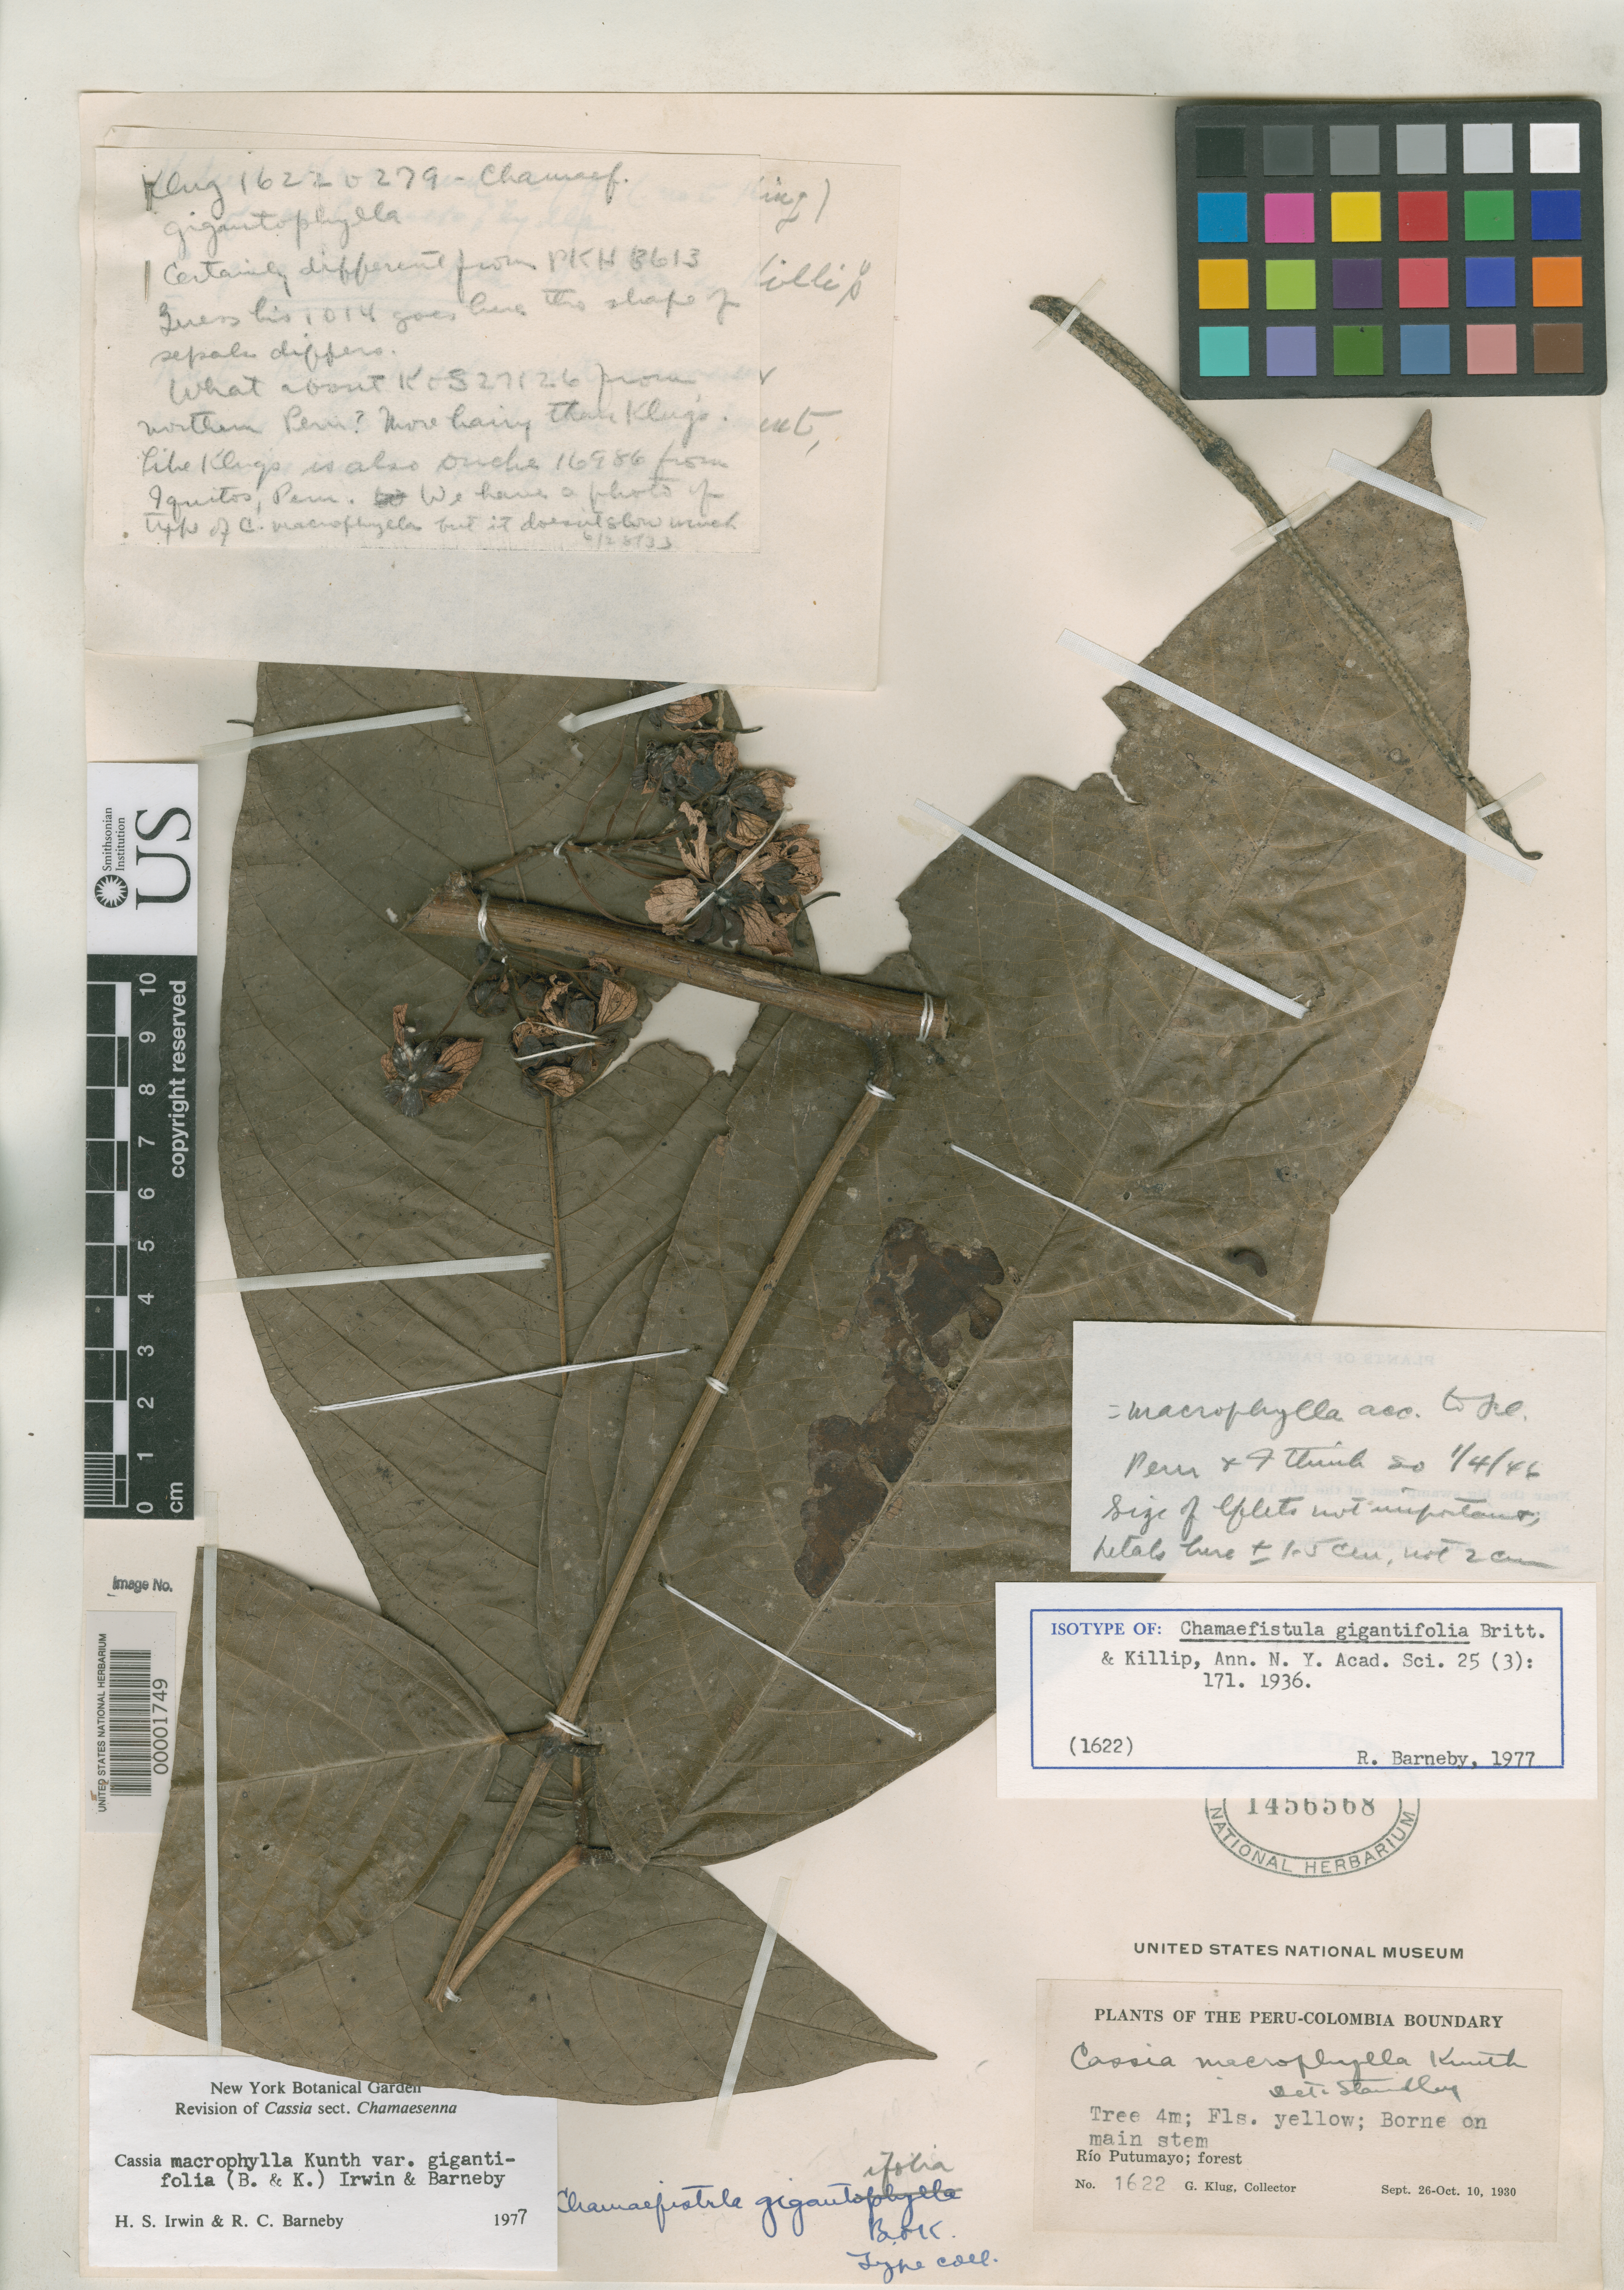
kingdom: Plantae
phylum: Tracheophyta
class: Magnoliopsida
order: Fabales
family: Fabaceae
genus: Chamaefistula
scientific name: Chamaefistula gigantifolia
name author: Britton & Killip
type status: Isotype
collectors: G. Klug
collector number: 1622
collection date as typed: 26 Sep 1930 to 10 Oct 1930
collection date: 1930-09-26/1930-10-10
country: Colombia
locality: Rio Putumayo.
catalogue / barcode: US 1456568